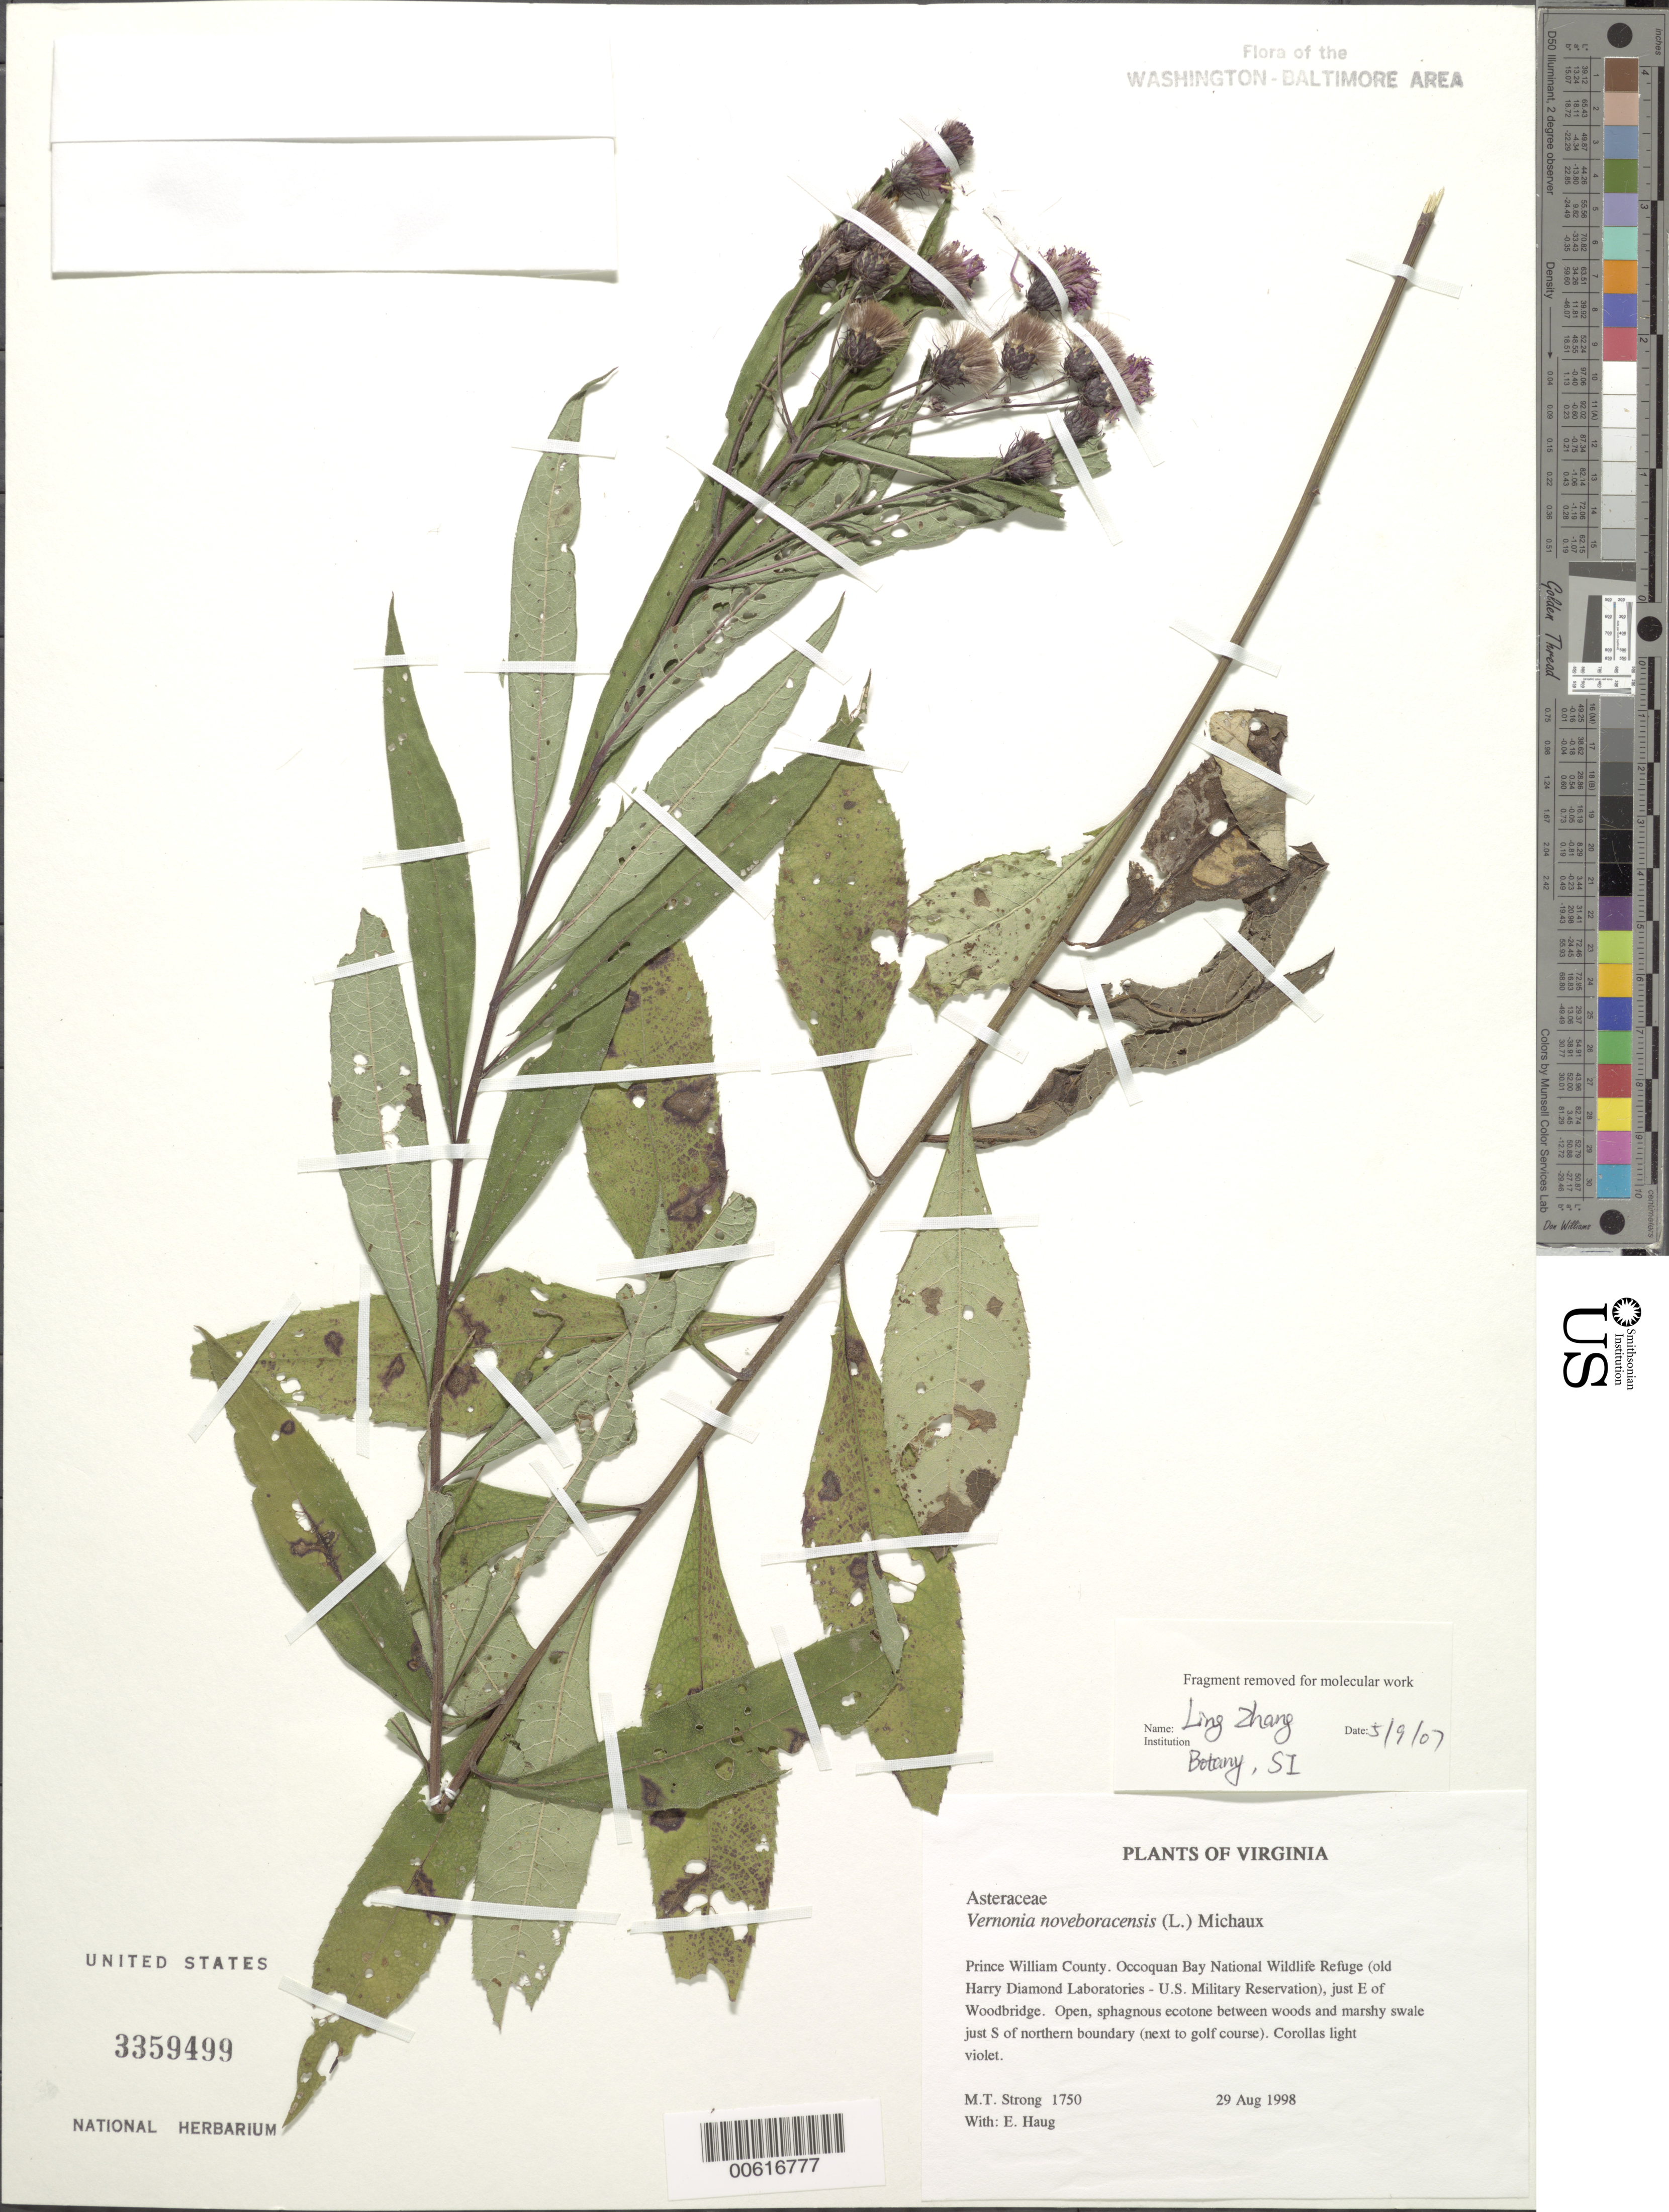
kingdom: Plantae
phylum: Tracheophyta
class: Magnoliopsida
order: Asterales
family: Asteraceae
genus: Vernonia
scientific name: Vernonia noveboracensis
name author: (L.) Michx.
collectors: M. T. Strong & E. Haug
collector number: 1750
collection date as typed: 29 Aug 1998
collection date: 1998-08-29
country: United States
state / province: Virginia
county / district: Prince William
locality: Occoquan Bay National Wildlife Refuge (old Harry Diamond Laboratories - U.S. Military Reservation), just E of Woodbridge.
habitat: Open, sphagnous ecotone between woods and marshy swale just S of northern boundary (next to golf course).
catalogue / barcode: US 3359499